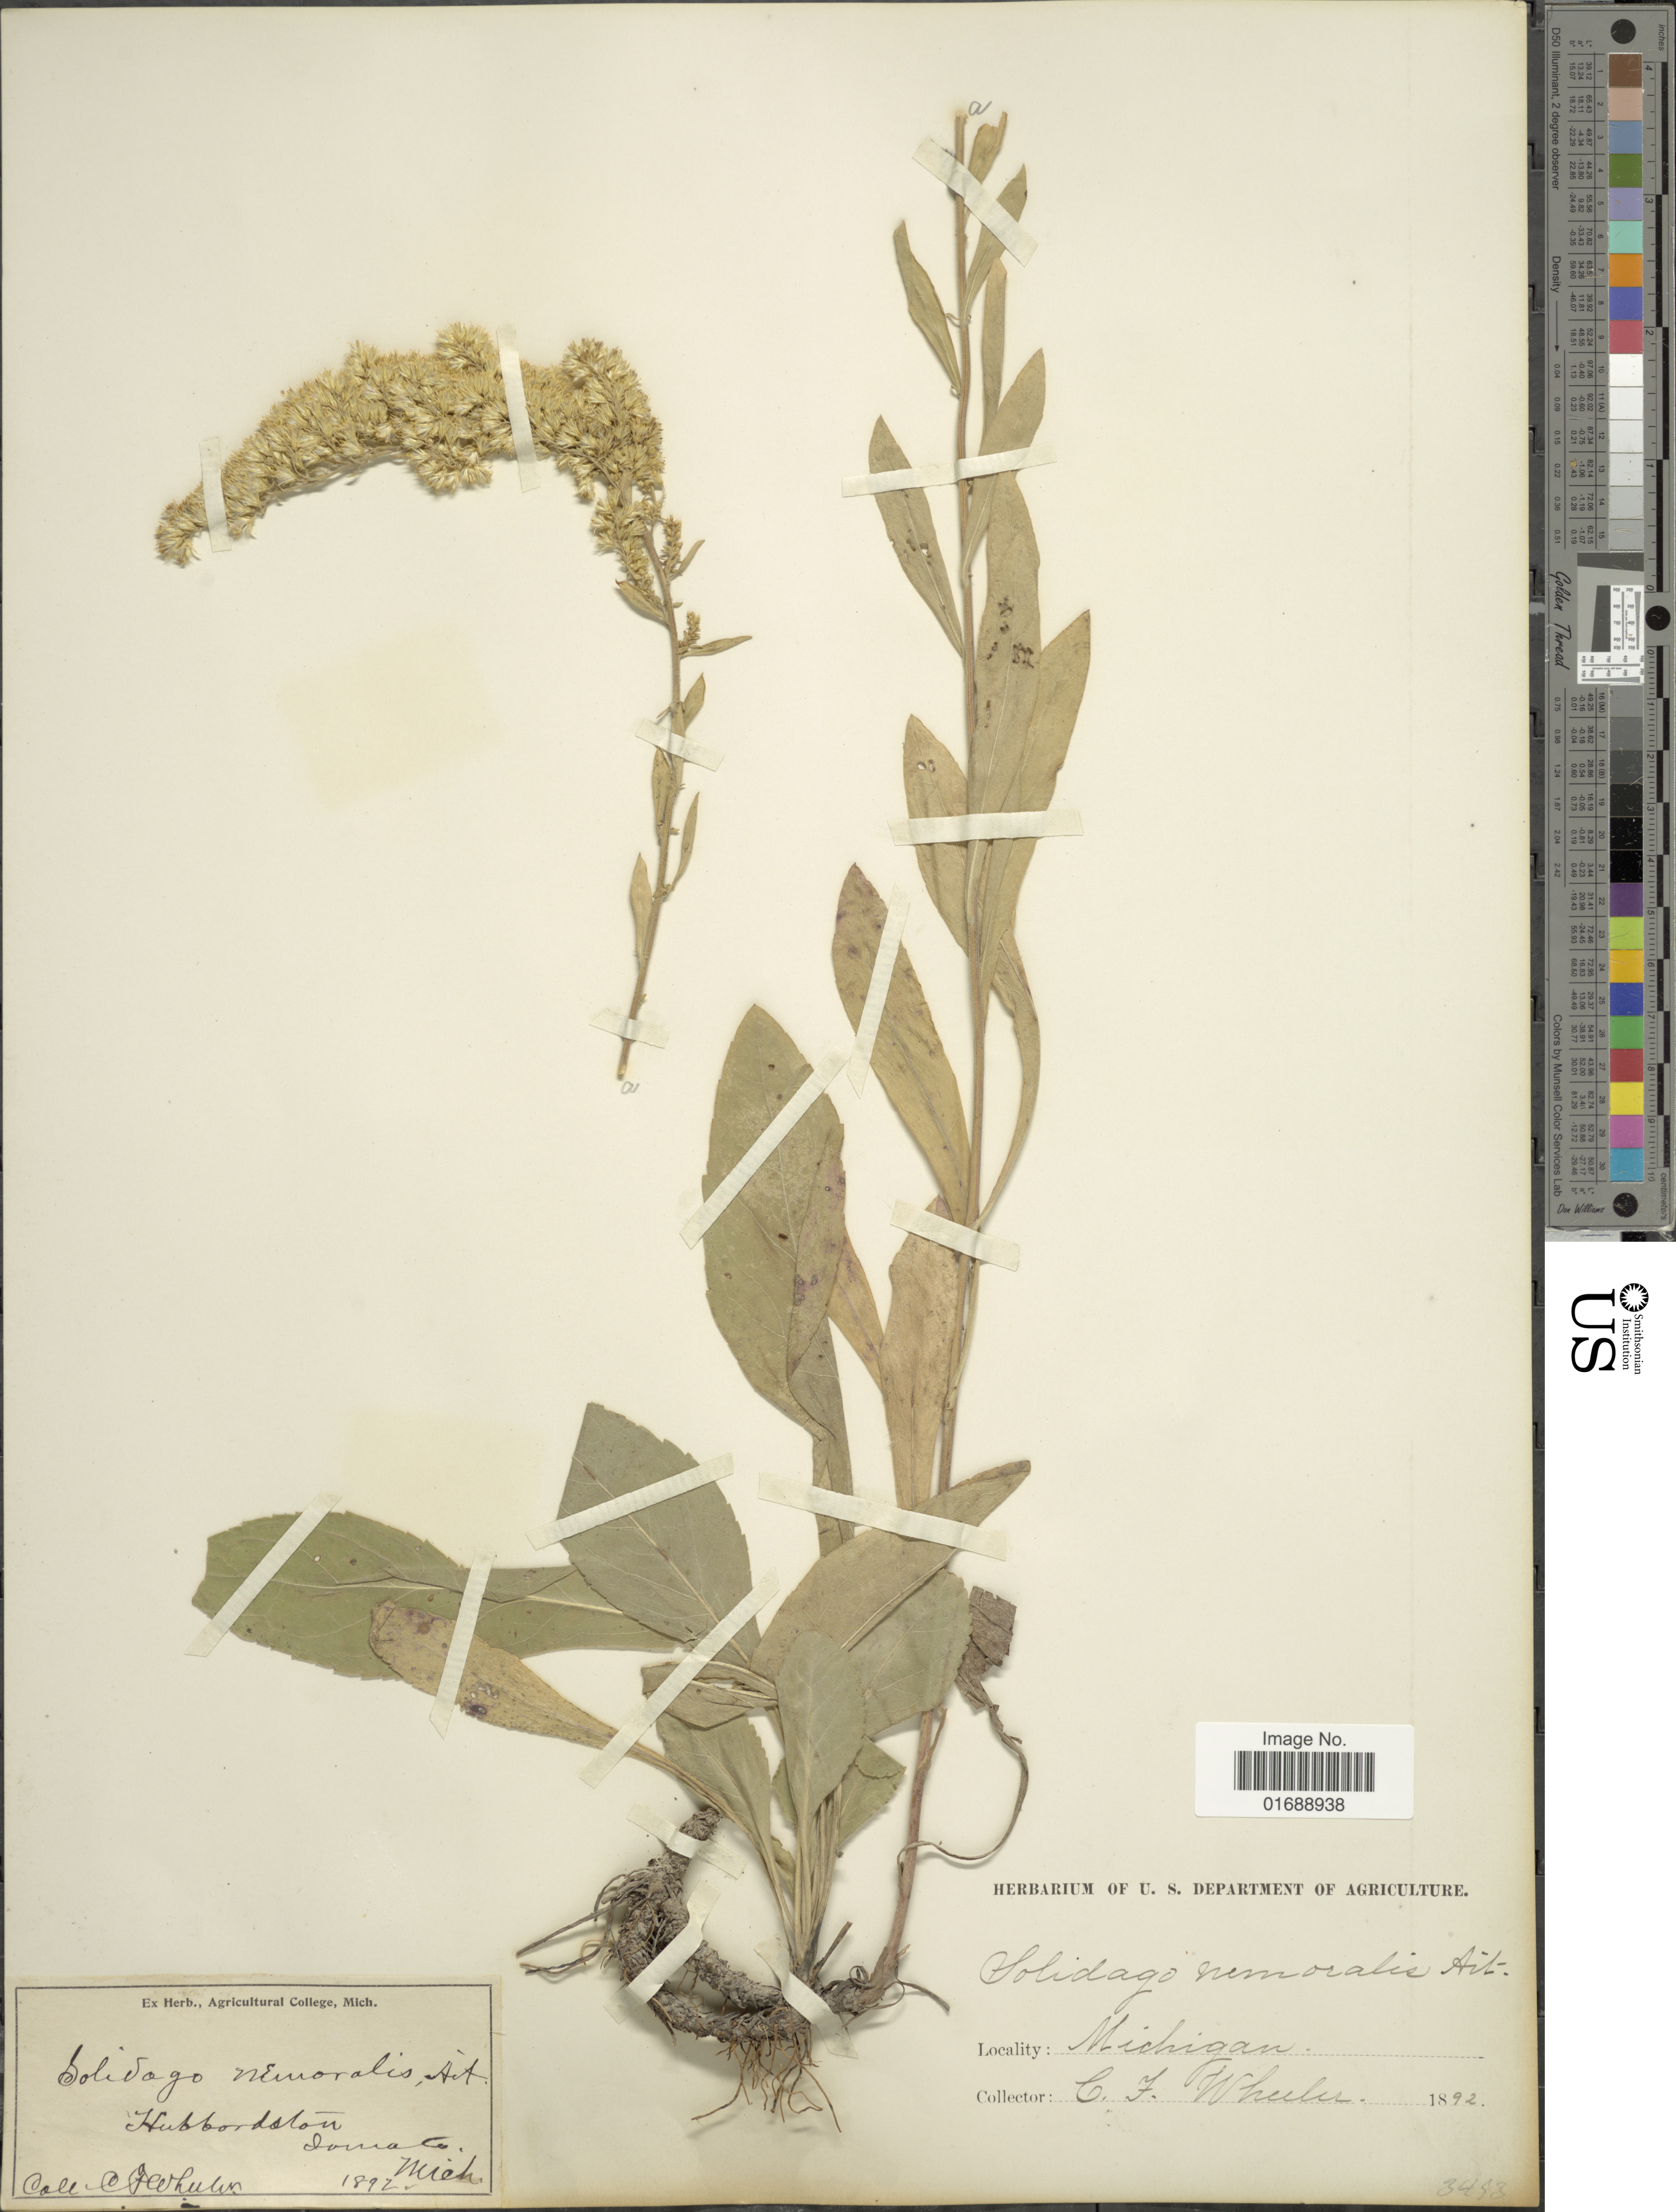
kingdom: Plantae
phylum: Tracheophyta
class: Magnoliopsida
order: Asterales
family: Asteraceae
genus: Solidago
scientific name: Solidago nemoralis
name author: Aiton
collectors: C. Wheeler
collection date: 1892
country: United States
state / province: Michigan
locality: Hubbordston, Joma Co. Mich.